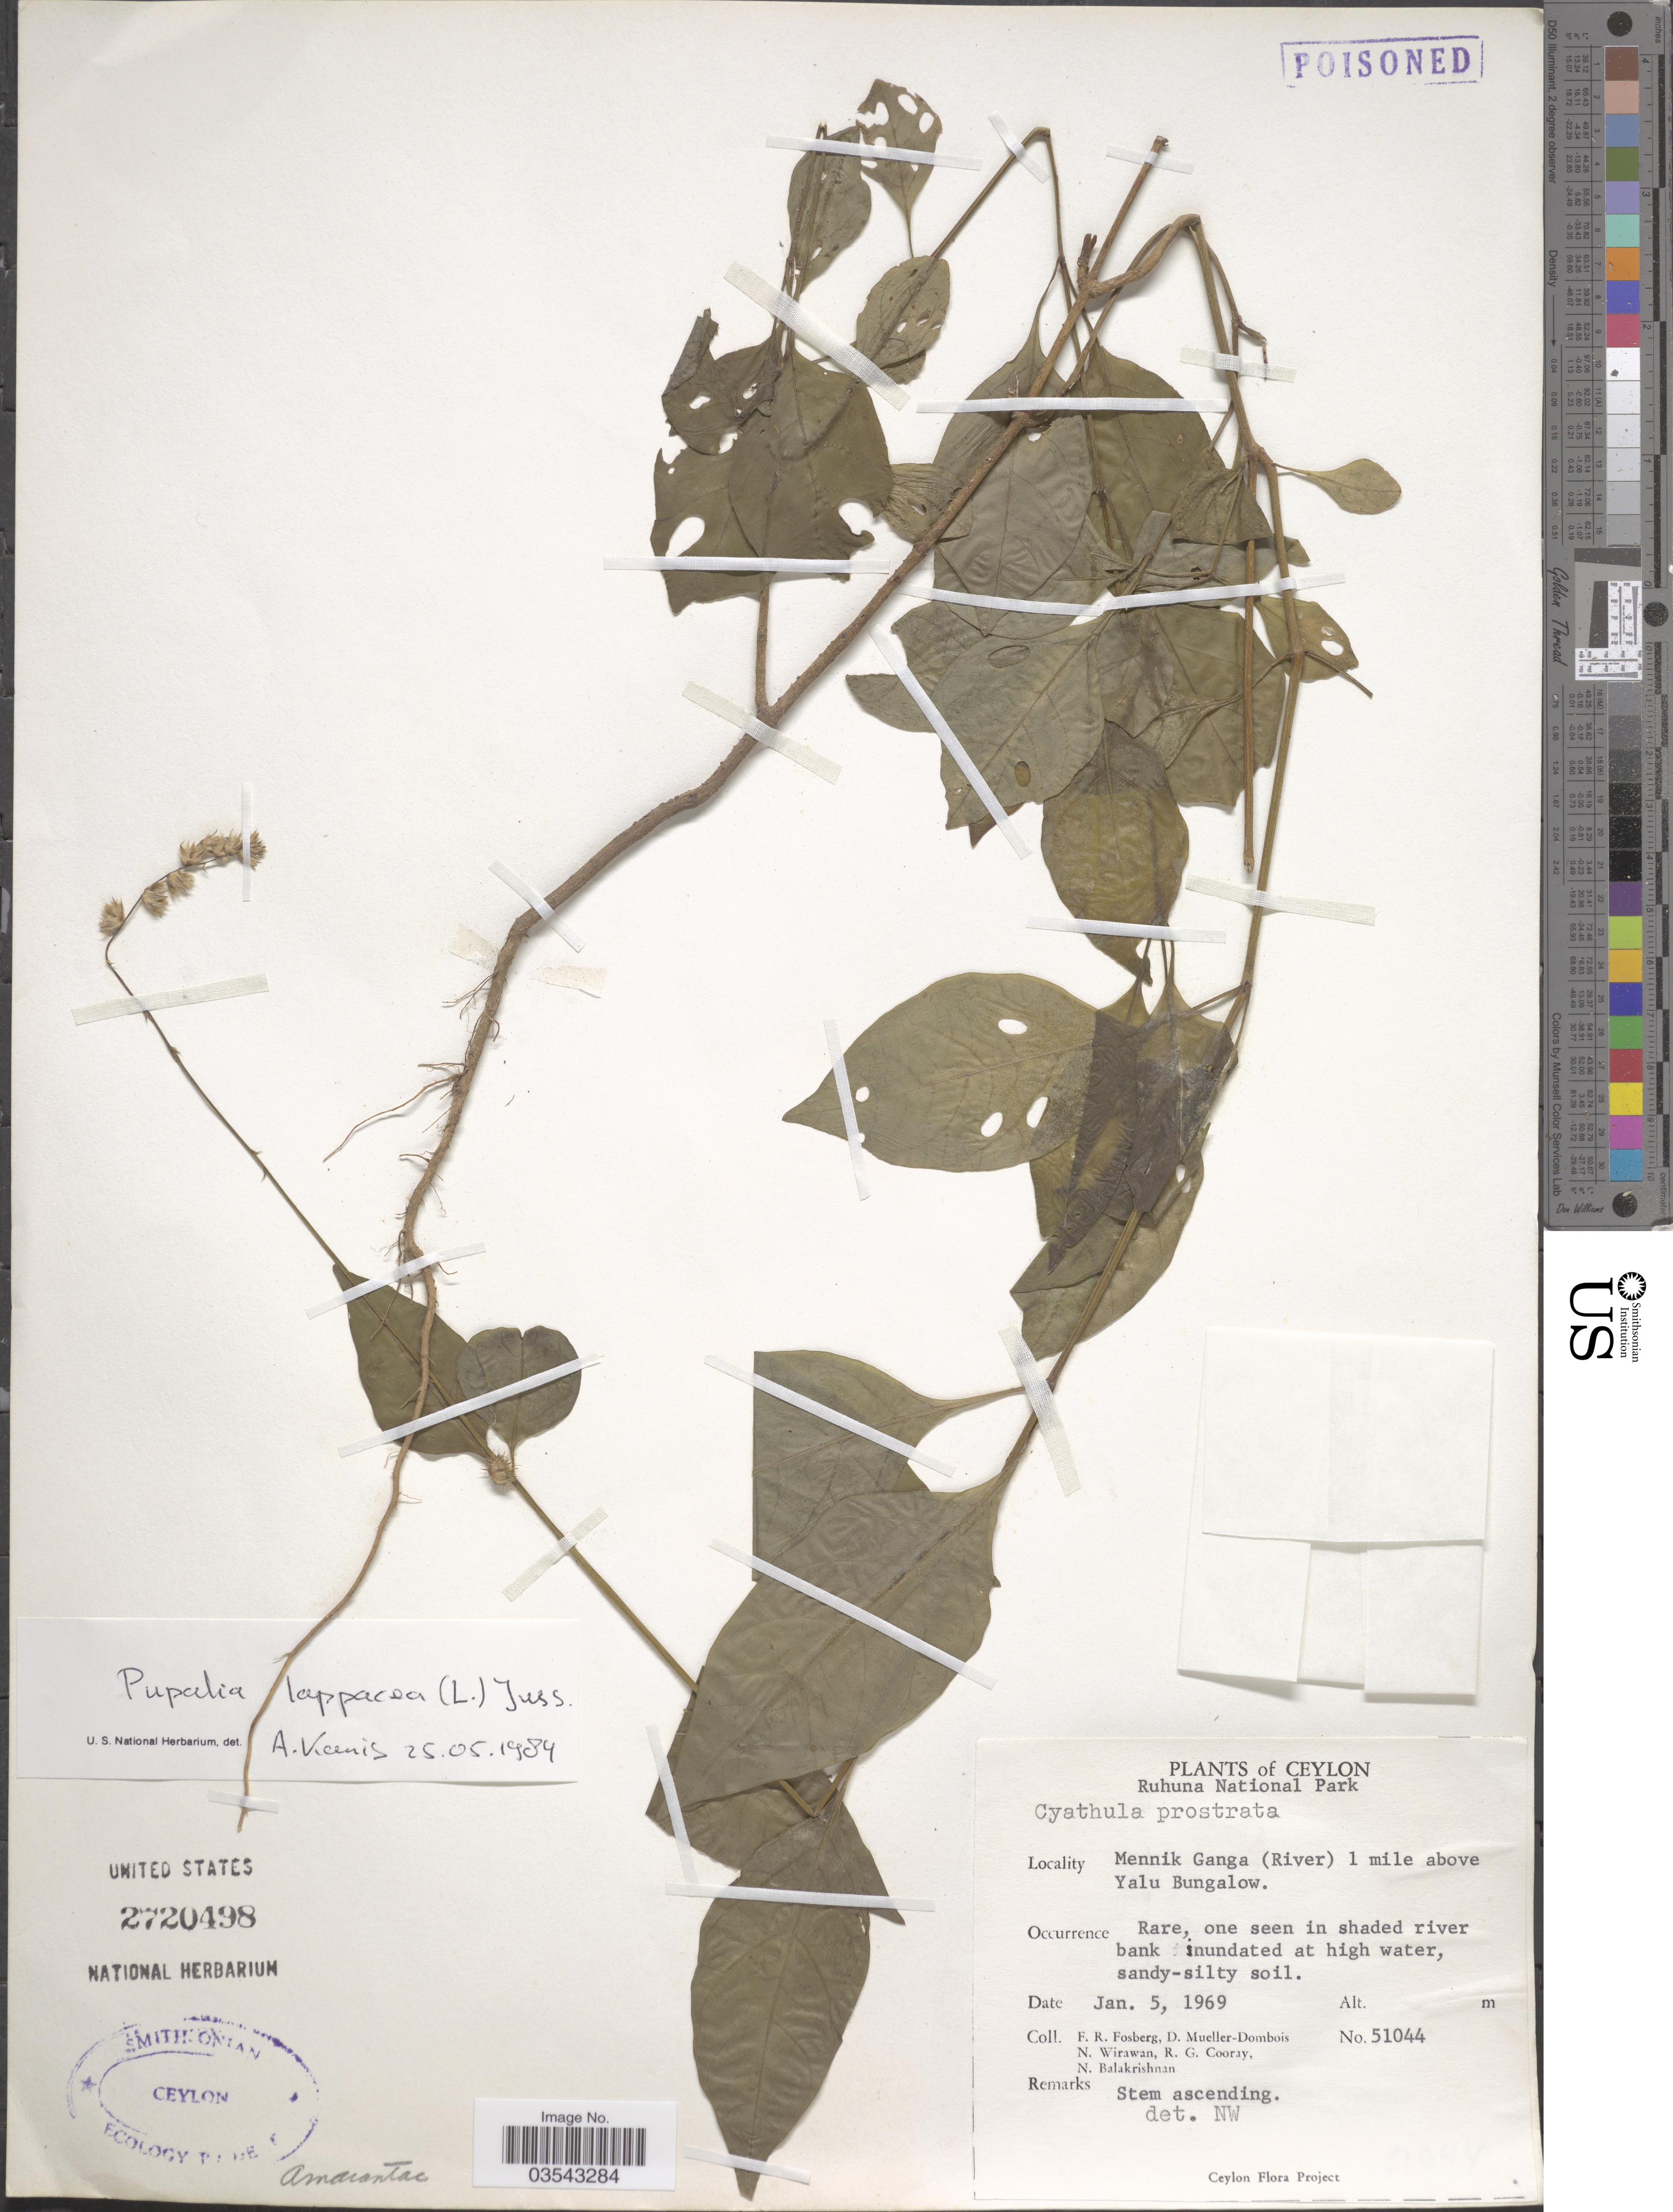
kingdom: Plantae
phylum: Tracheophyta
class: Magnoliopsida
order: Caryophyllales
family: Amaranthaceae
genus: Pupalia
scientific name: Pupalia lappacea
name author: (L.) A. Juss.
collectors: F. R. Fosberg, D. Mueller-Dombois, N. Wirawan, R. Cooray & N. Balakrishnan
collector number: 51044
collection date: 1969-01-05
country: Sri Lanka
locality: Ceylon. Ruhuna National Park. Mennik Ganga (River) 1 mile above Yalu Bungalow.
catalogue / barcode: US 2720498